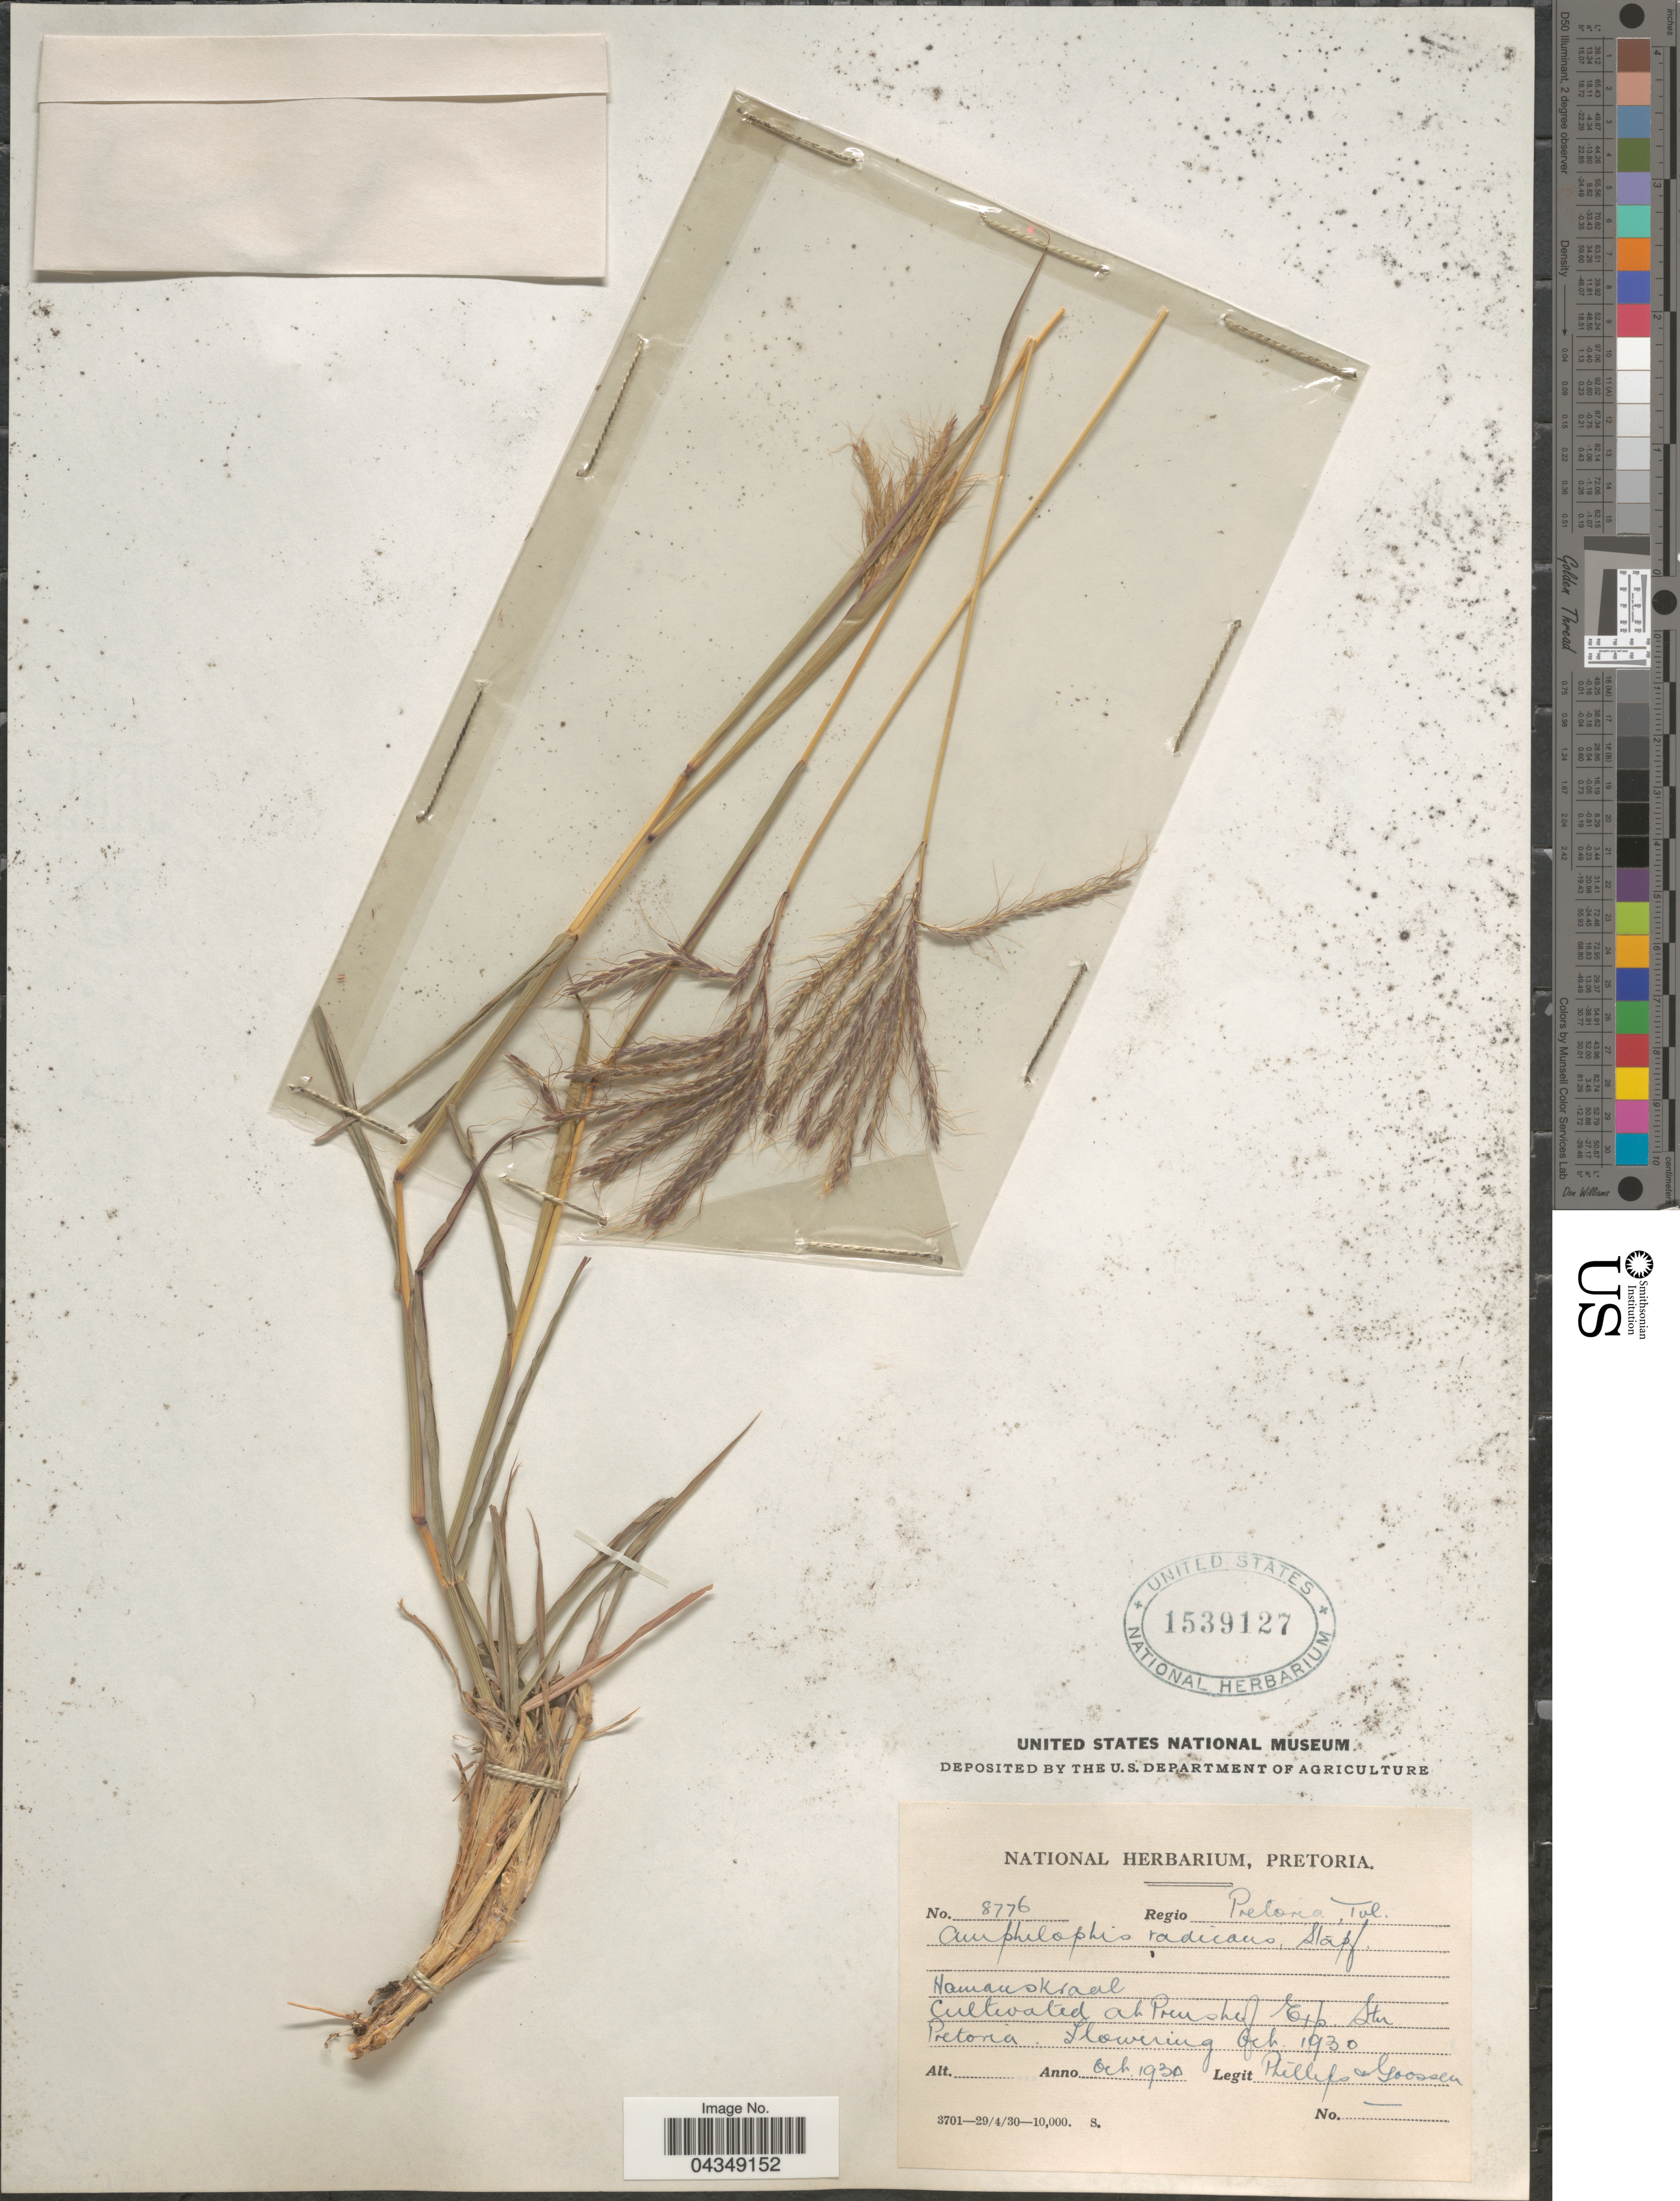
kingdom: Plantae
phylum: Tracheophyta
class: Liliopsida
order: Poales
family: Poaceae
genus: Bothriochloa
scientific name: Bothriochloa radicans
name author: (Lehm.) A. Camus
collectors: -- Phillips & -. Goossens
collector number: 8776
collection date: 1930-10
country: South Africa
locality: At Prinshof Exp. Stn., Pretoria.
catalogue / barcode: US 1539127